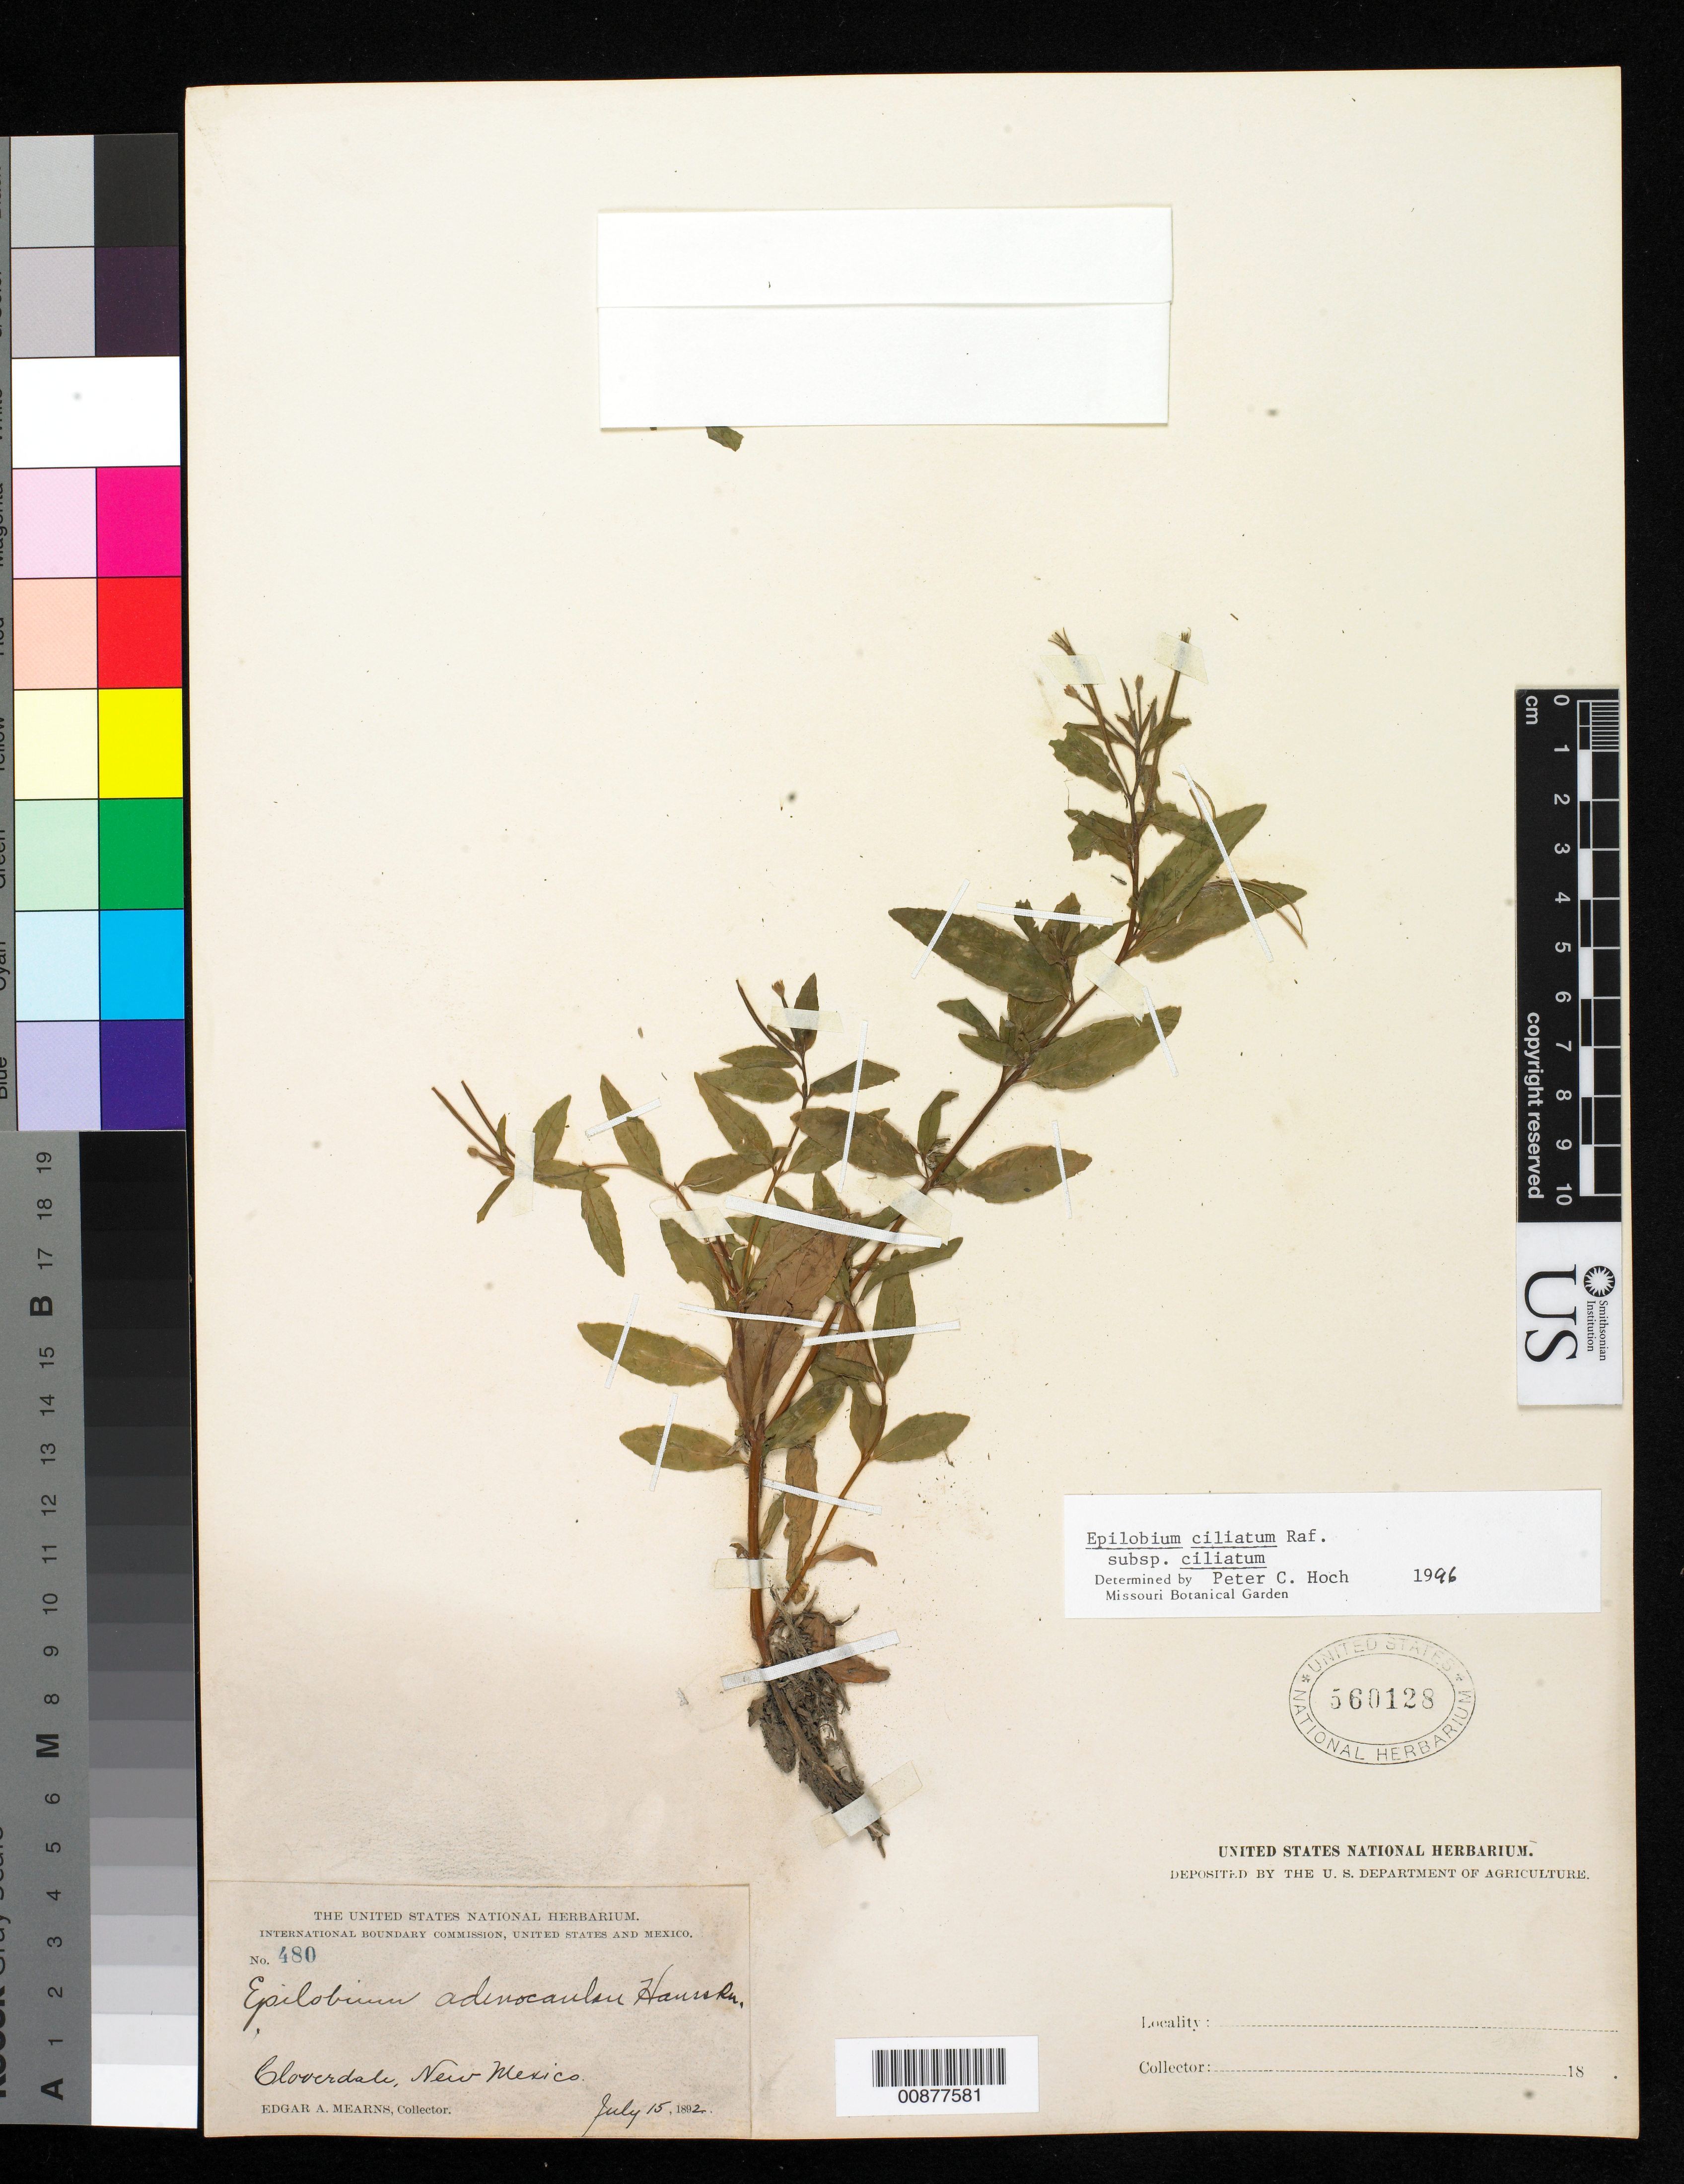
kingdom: Plantae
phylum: Tracheophyta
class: Magnoliopsida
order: Myrtales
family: Onagraceae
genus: Epilobium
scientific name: Epilobium ciliatum subsp. ciliatum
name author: Raf.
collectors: E. A. Mearns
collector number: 480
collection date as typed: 15 Jul 1892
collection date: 1892-07-15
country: United States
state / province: New Mexico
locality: Cloverdale, New Mexico.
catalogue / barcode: US 560128